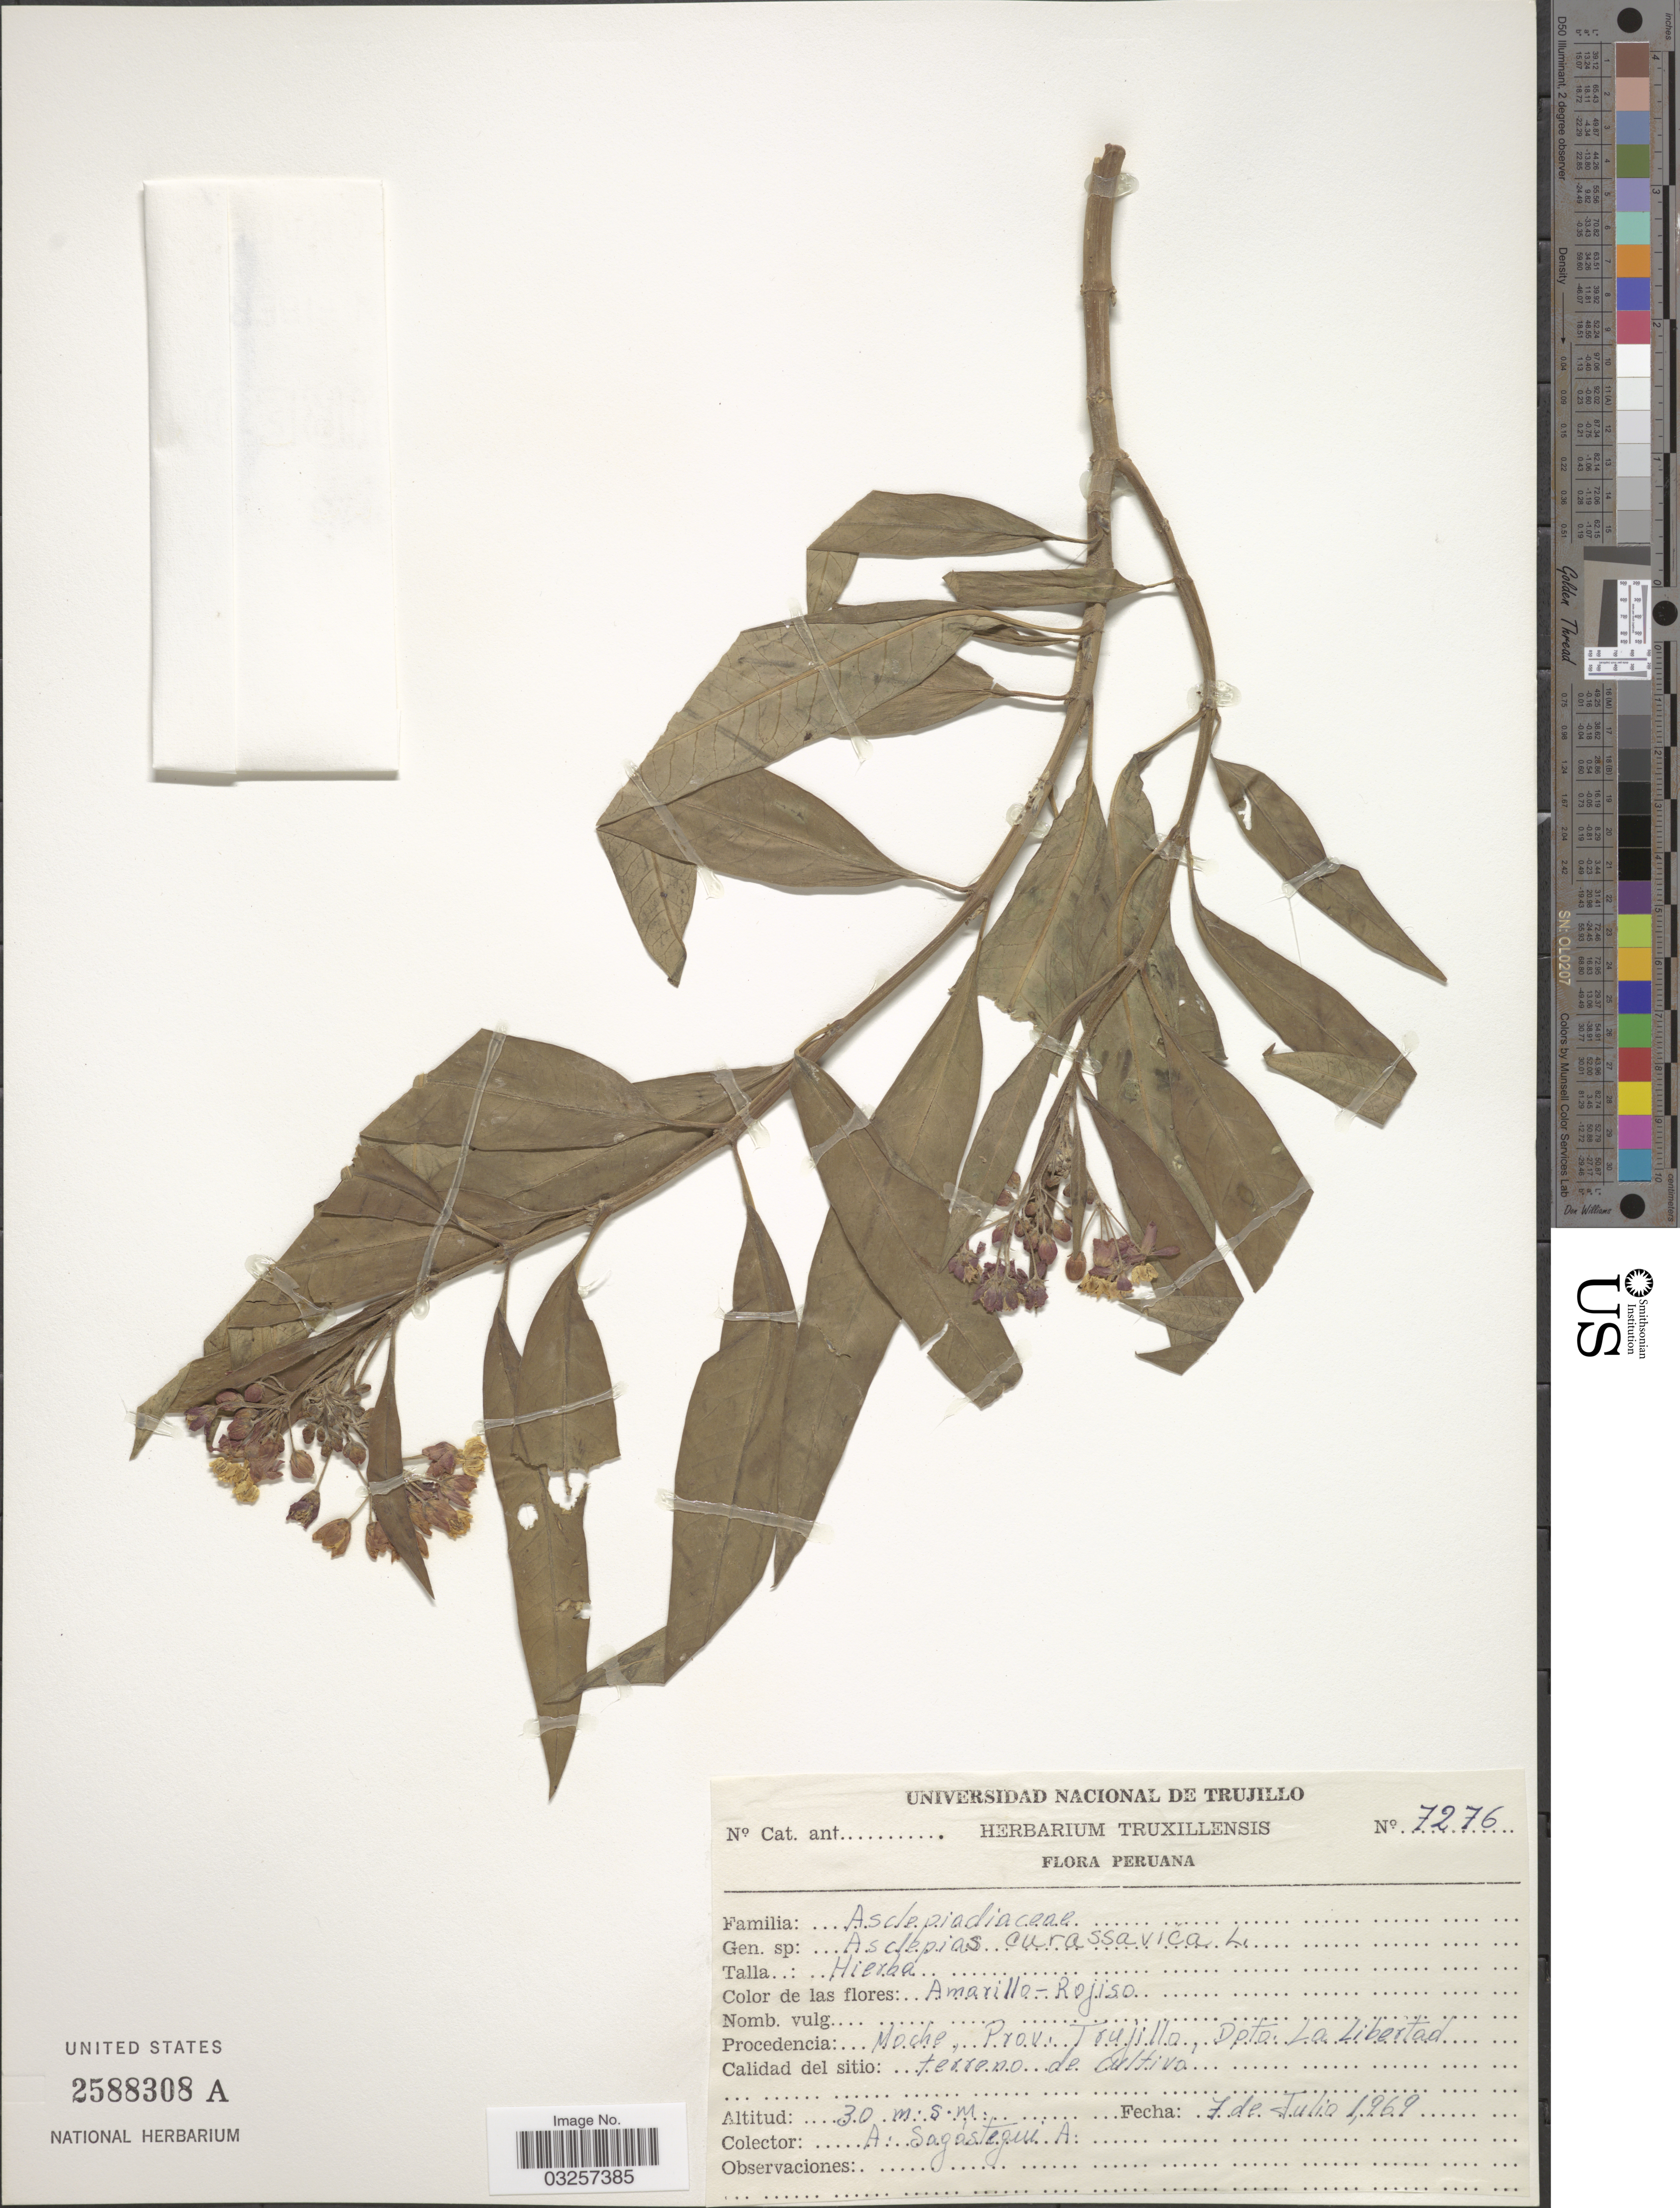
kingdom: Plantae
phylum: Tracheophyta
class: Magnoliopsida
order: Gentianales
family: Apocynaceae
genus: Asclepias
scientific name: Asclepias curassavica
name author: L.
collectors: A. Sagástegui A.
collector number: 7276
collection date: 1969-07-07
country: Peru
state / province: La Libertad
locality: Moche, Prov. Trujillo, Dpto. La Libertad.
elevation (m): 30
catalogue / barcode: US 2588308A